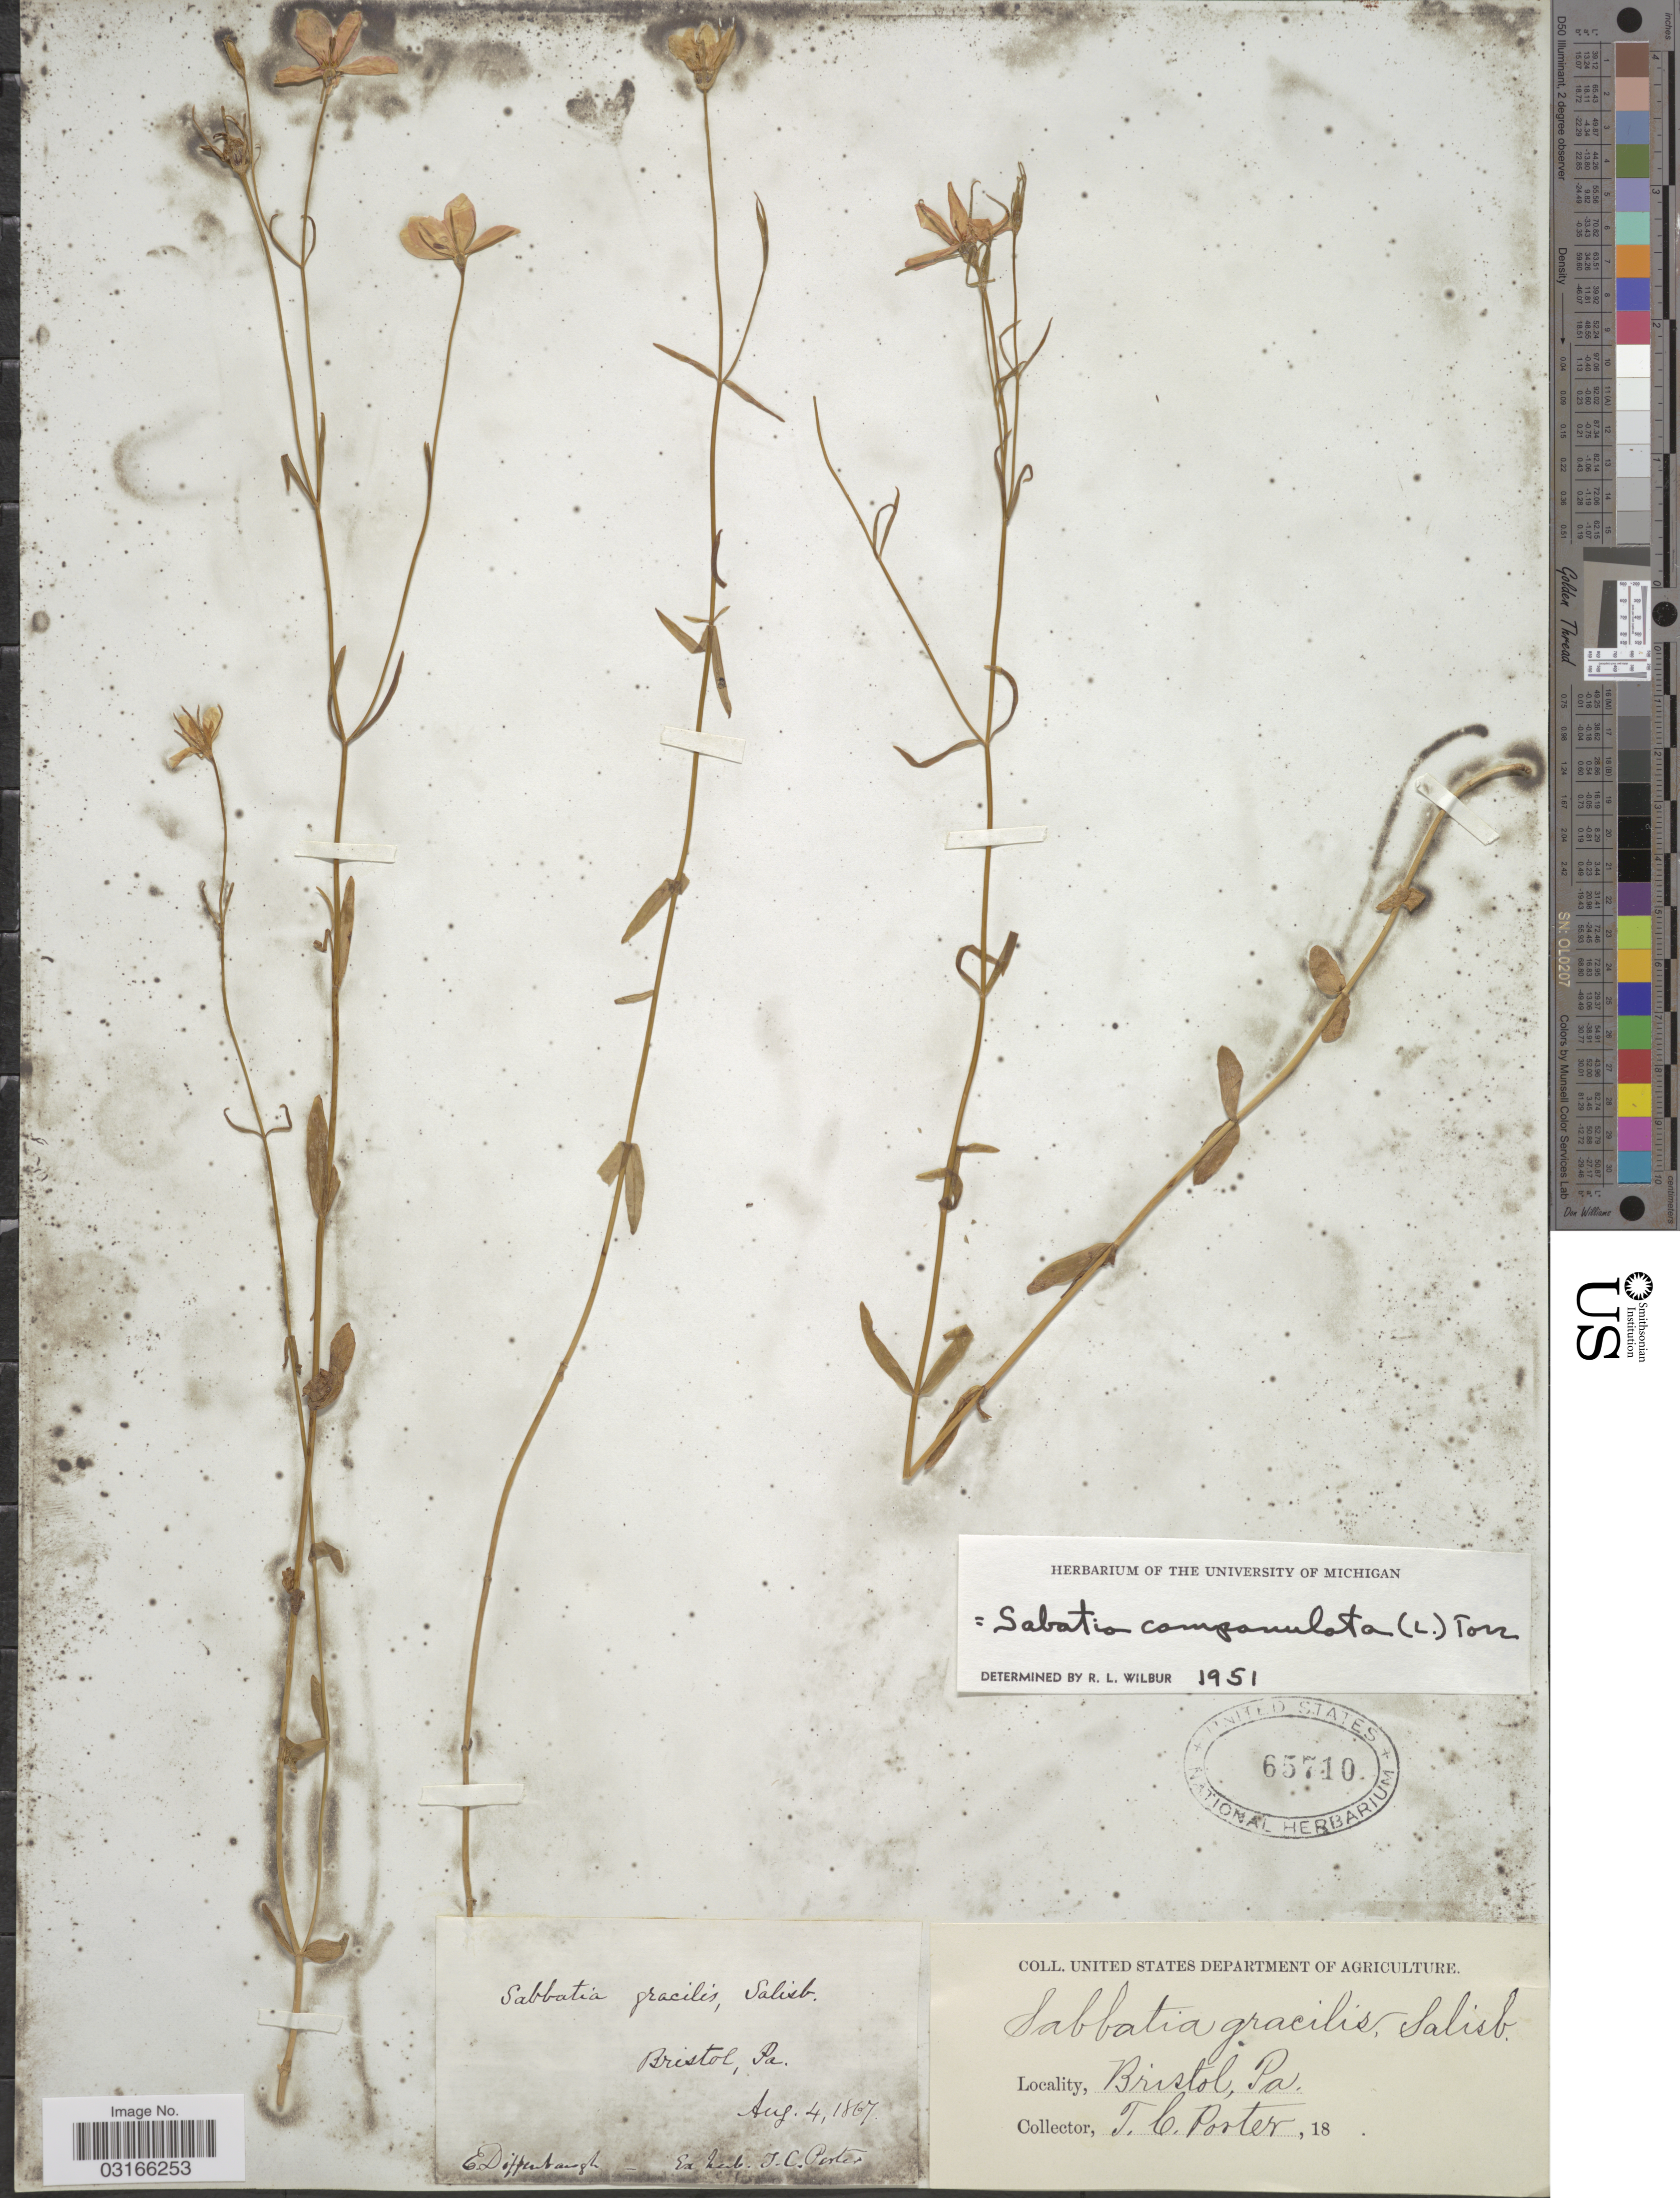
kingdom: Plantae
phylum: Tracheophyta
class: Magnoliopsida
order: Gentianales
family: Gentianaceae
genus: Sabatia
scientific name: Sabatia campanulata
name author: (L.) Torr.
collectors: T. Porter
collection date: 1867-08-04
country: United States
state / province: Pennsylvania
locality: Bristol.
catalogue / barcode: US 65710